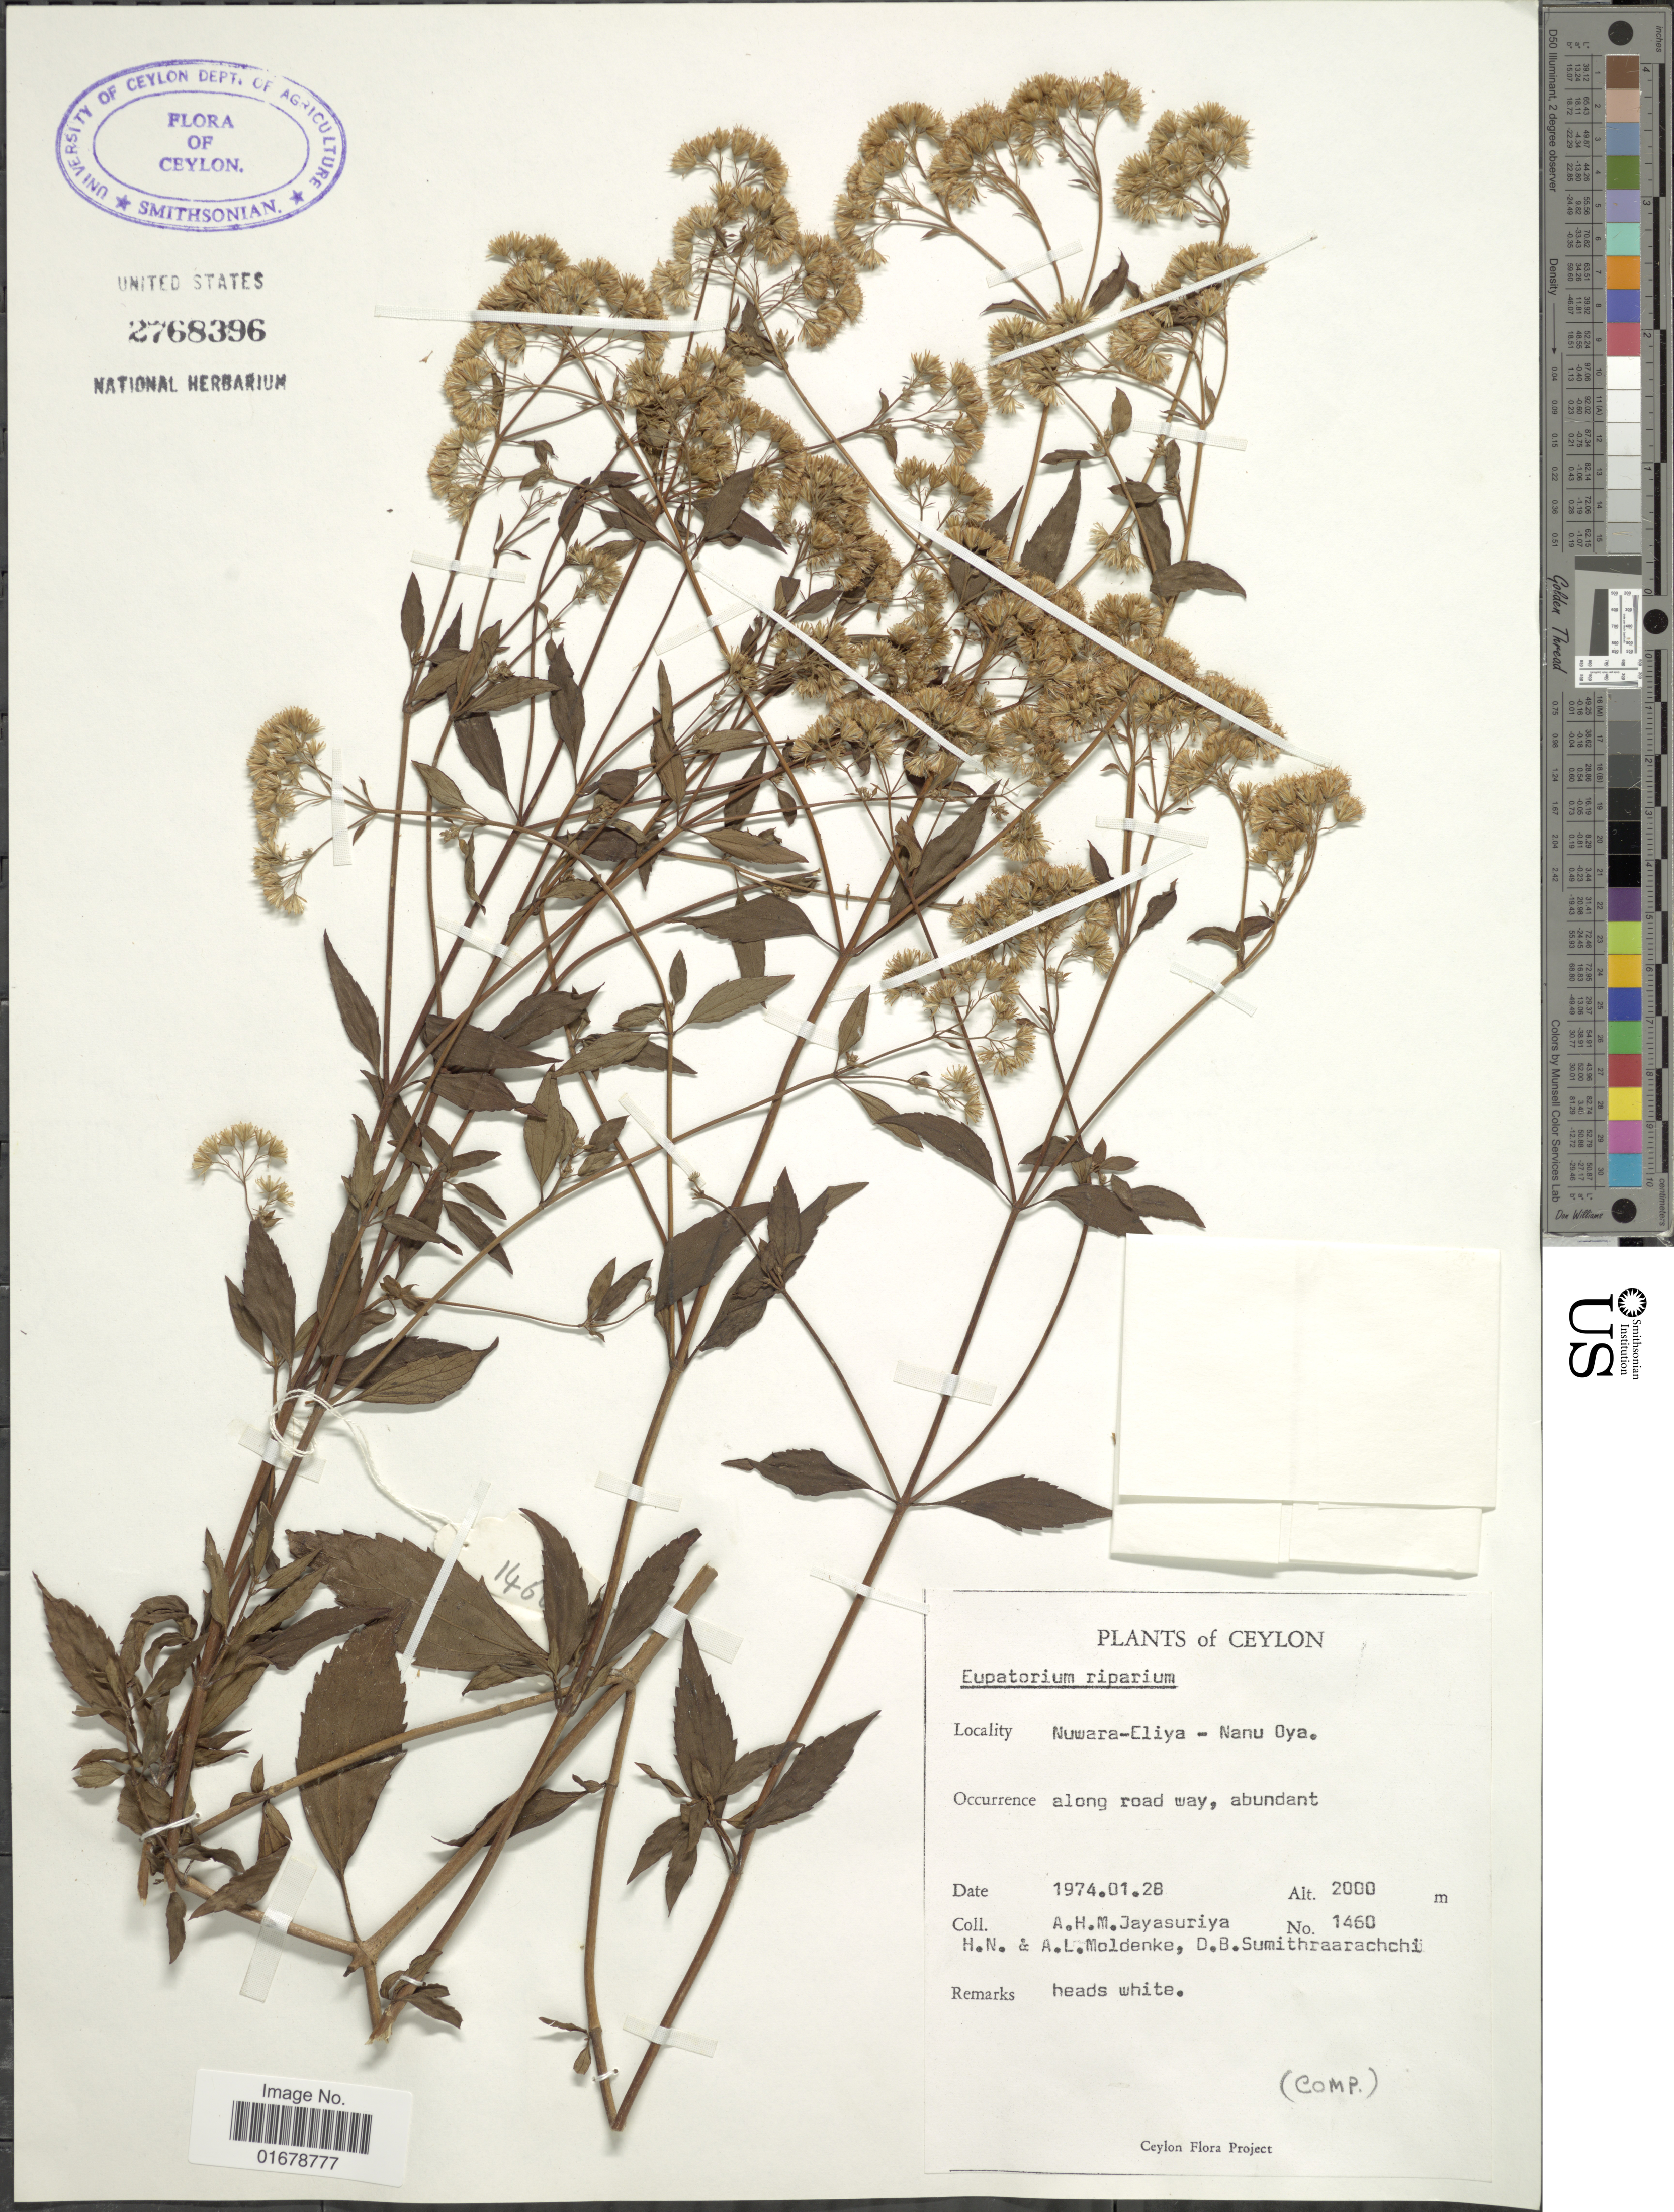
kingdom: Plantae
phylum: Tracheophyta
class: Magnoliopsida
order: Asterales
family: Asteraceae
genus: Ageratina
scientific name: Ageratina riparia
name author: (Regel) R.M. King & H. Rob.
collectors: A. Jayasuriya, H. N. Moldenke, A. L. Moldenke & D. B. Sumithraarachchi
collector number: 1460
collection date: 1974-01-28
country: Sri Lanka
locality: Ceylon, Nuwara-Eliya, Nanu Oya, along road way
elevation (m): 2000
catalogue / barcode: US 2768396